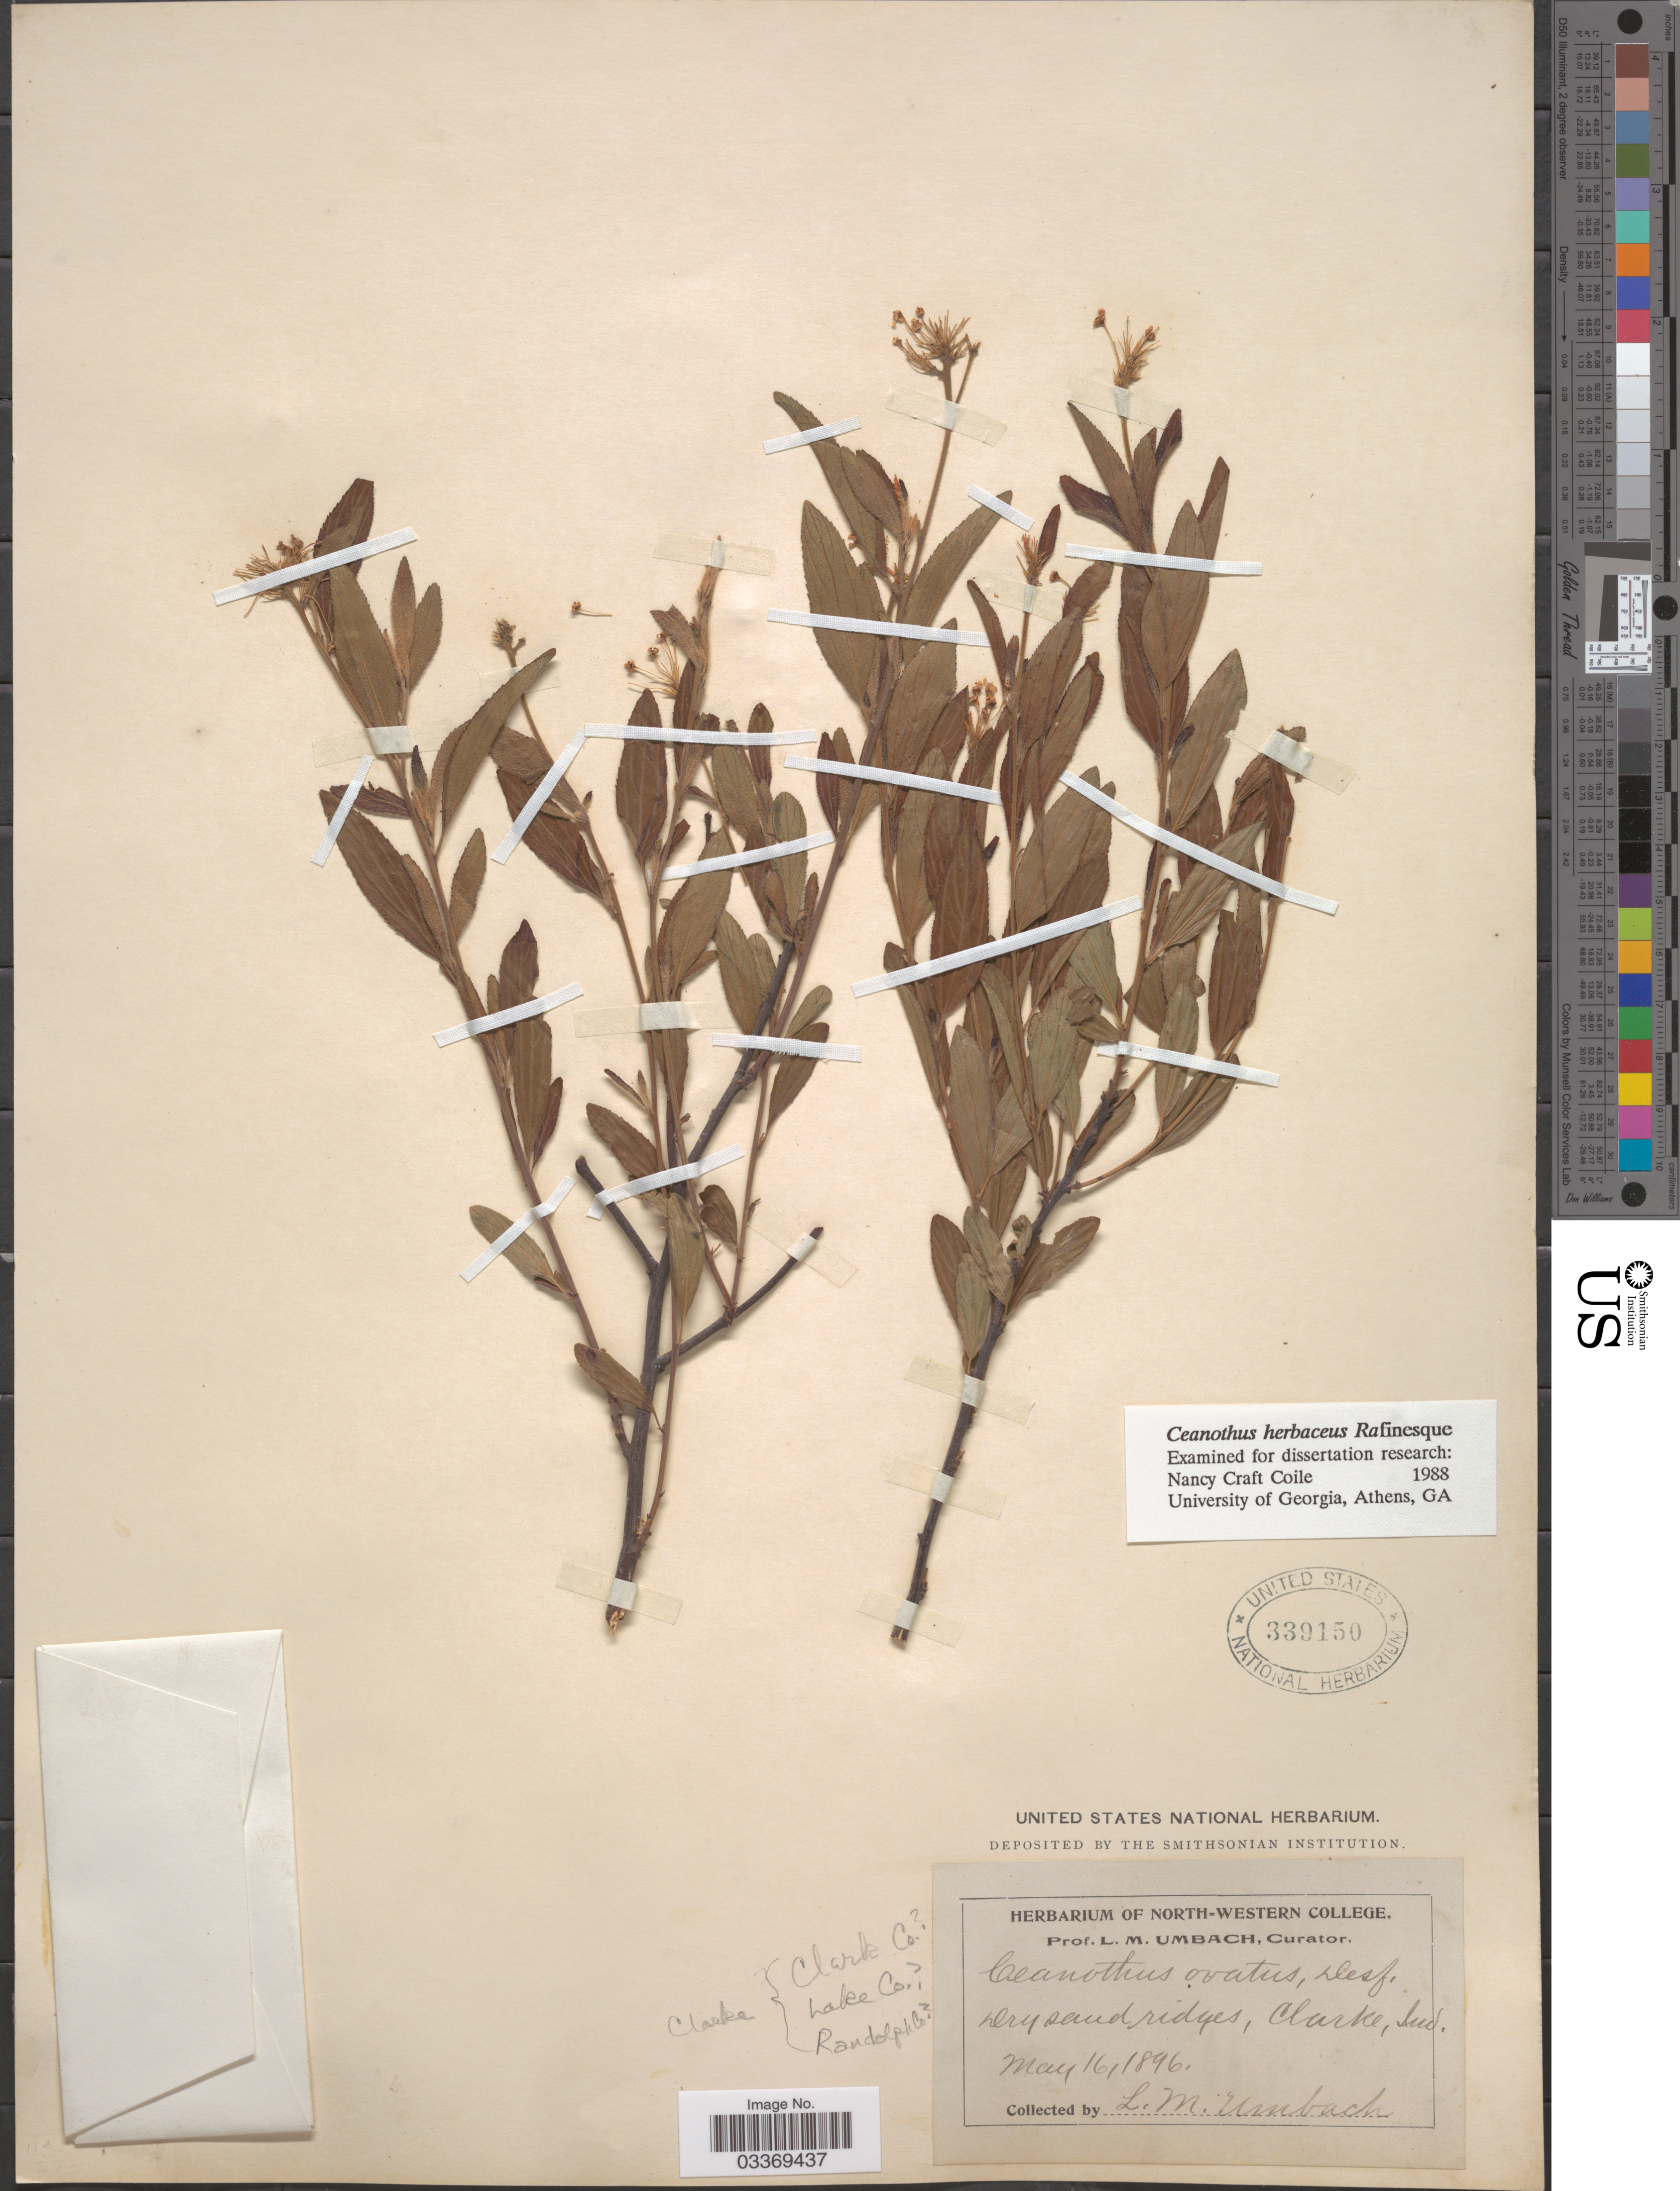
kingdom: Plantae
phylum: Tracheophyta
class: Magnoliopsida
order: Rosales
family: Rhamnaceae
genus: Ceanothus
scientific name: Ceanothus ovatus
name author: Desf.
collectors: L. M. Umbach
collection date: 1896-05-16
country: United States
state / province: Indiana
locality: Clarke. Clark Co. [unsure placement] Lake Co. [unsure placement] Randolph Co [unsure placement]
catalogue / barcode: US 339150